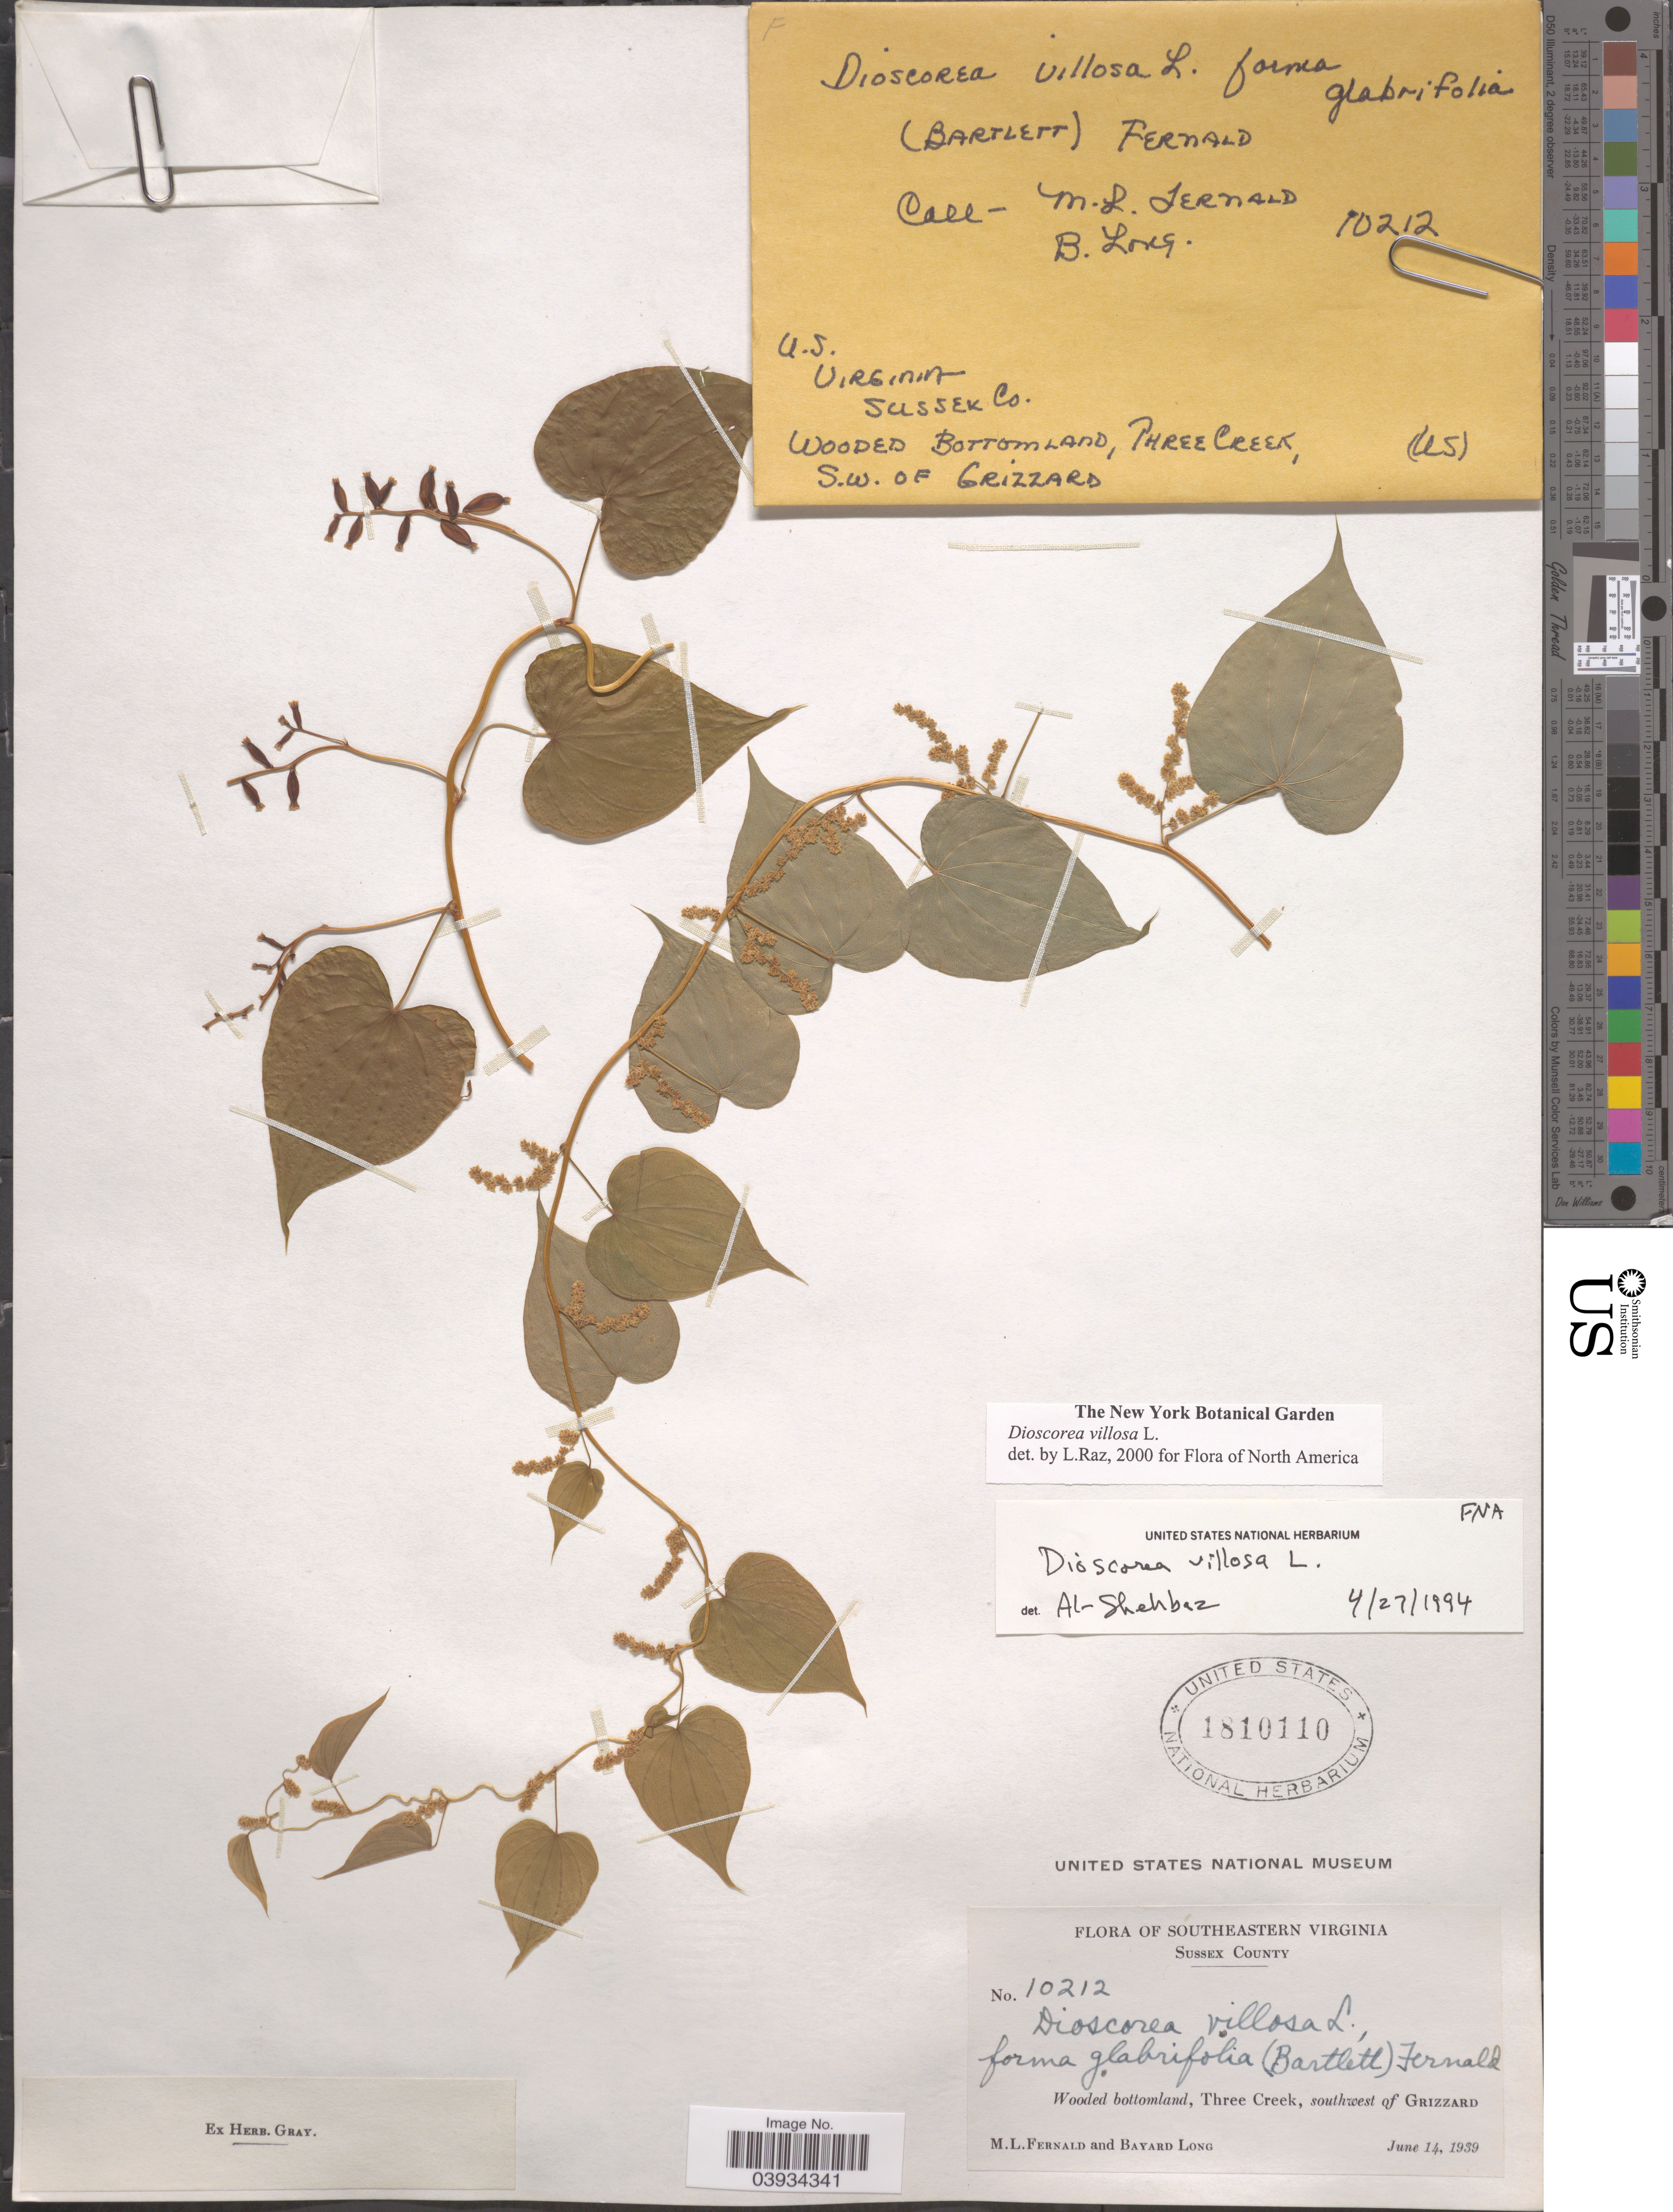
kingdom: Plantae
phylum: Tracheophyta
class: Liliopsida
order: Dioscoreales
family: Dioscoreaceae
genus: Dioscorea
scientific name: Dioscorea villosa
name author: L.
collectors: M. L. Fernald & B. Long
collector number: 10212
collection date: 1939-06-14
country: United States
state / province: Virginia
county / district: Sussex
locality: Southeastern Virginia. Sussex County. Three Creek, southwest of Grizzard.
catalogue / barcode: US 1810110